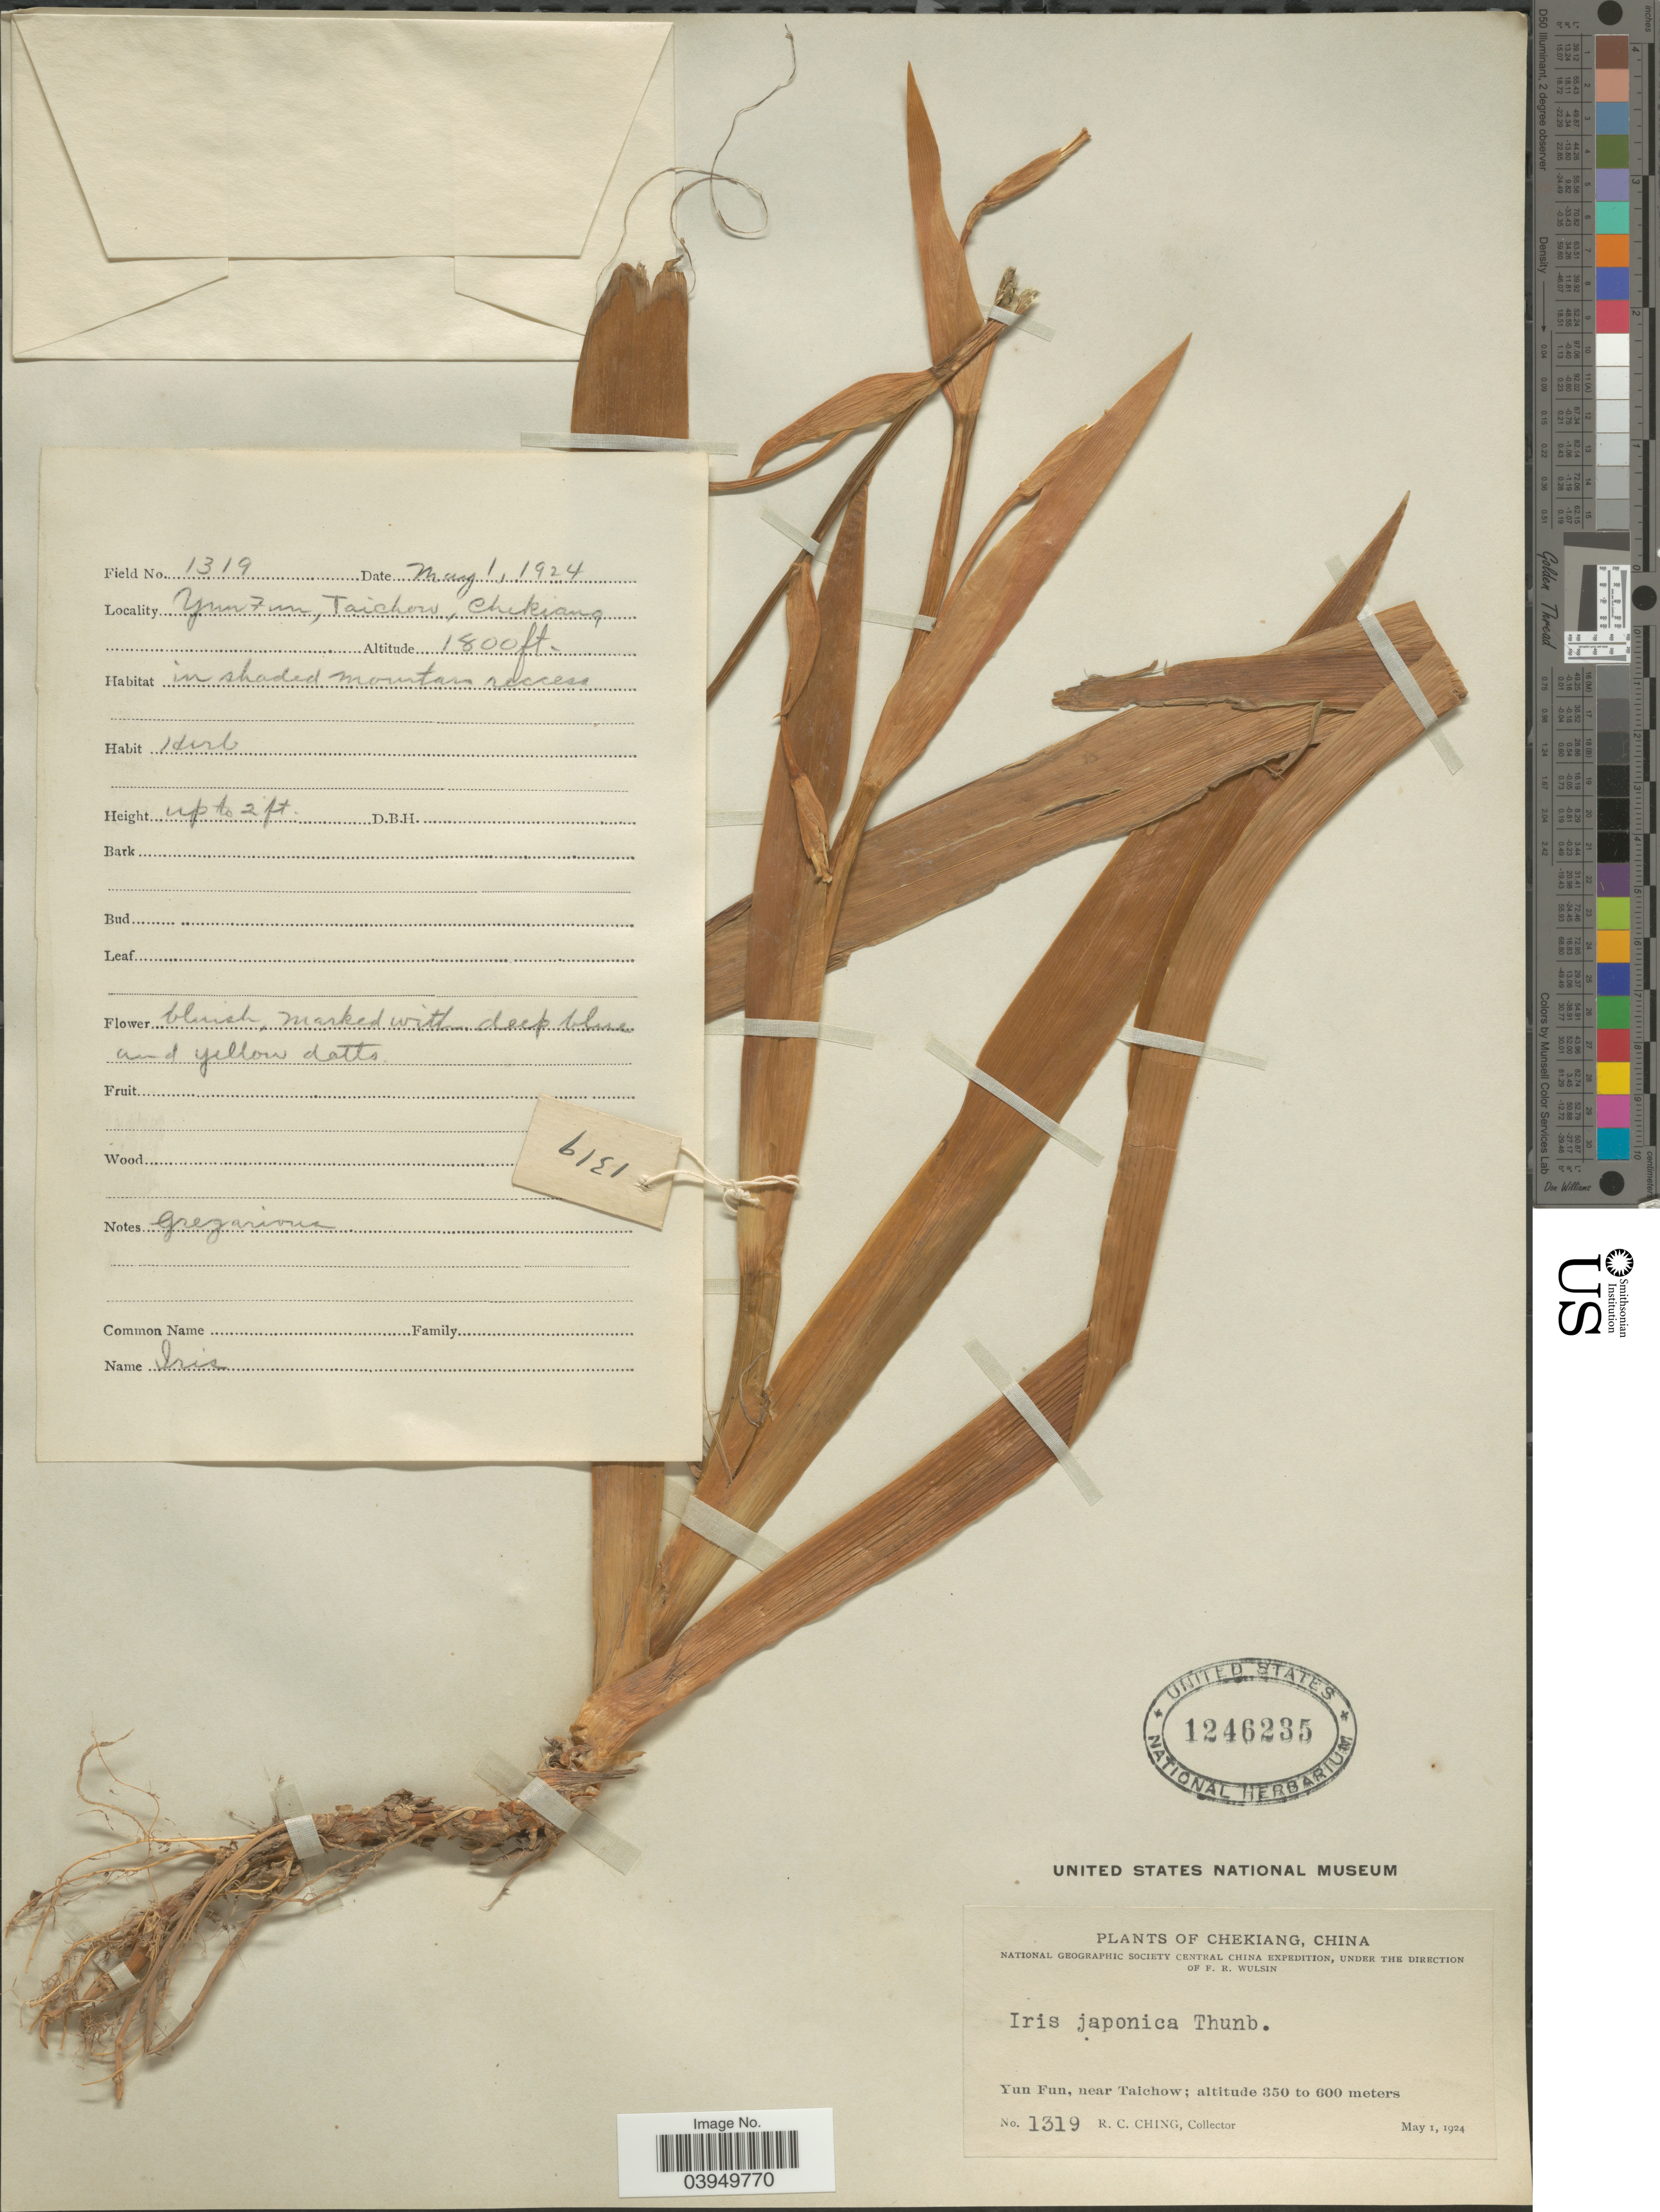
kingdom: Plantae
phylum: Tracheophyta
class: Liliopsida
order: Asparagales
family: Iridaceae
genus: Iris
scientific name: Iris japonica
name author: Thunb.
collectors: R. C. Ching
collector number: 1319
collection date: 1924-05-01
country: China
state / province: Zhejiang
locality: Chekiang. Yun Fun, near Taichow.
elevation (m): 549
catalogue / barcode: US 1246235